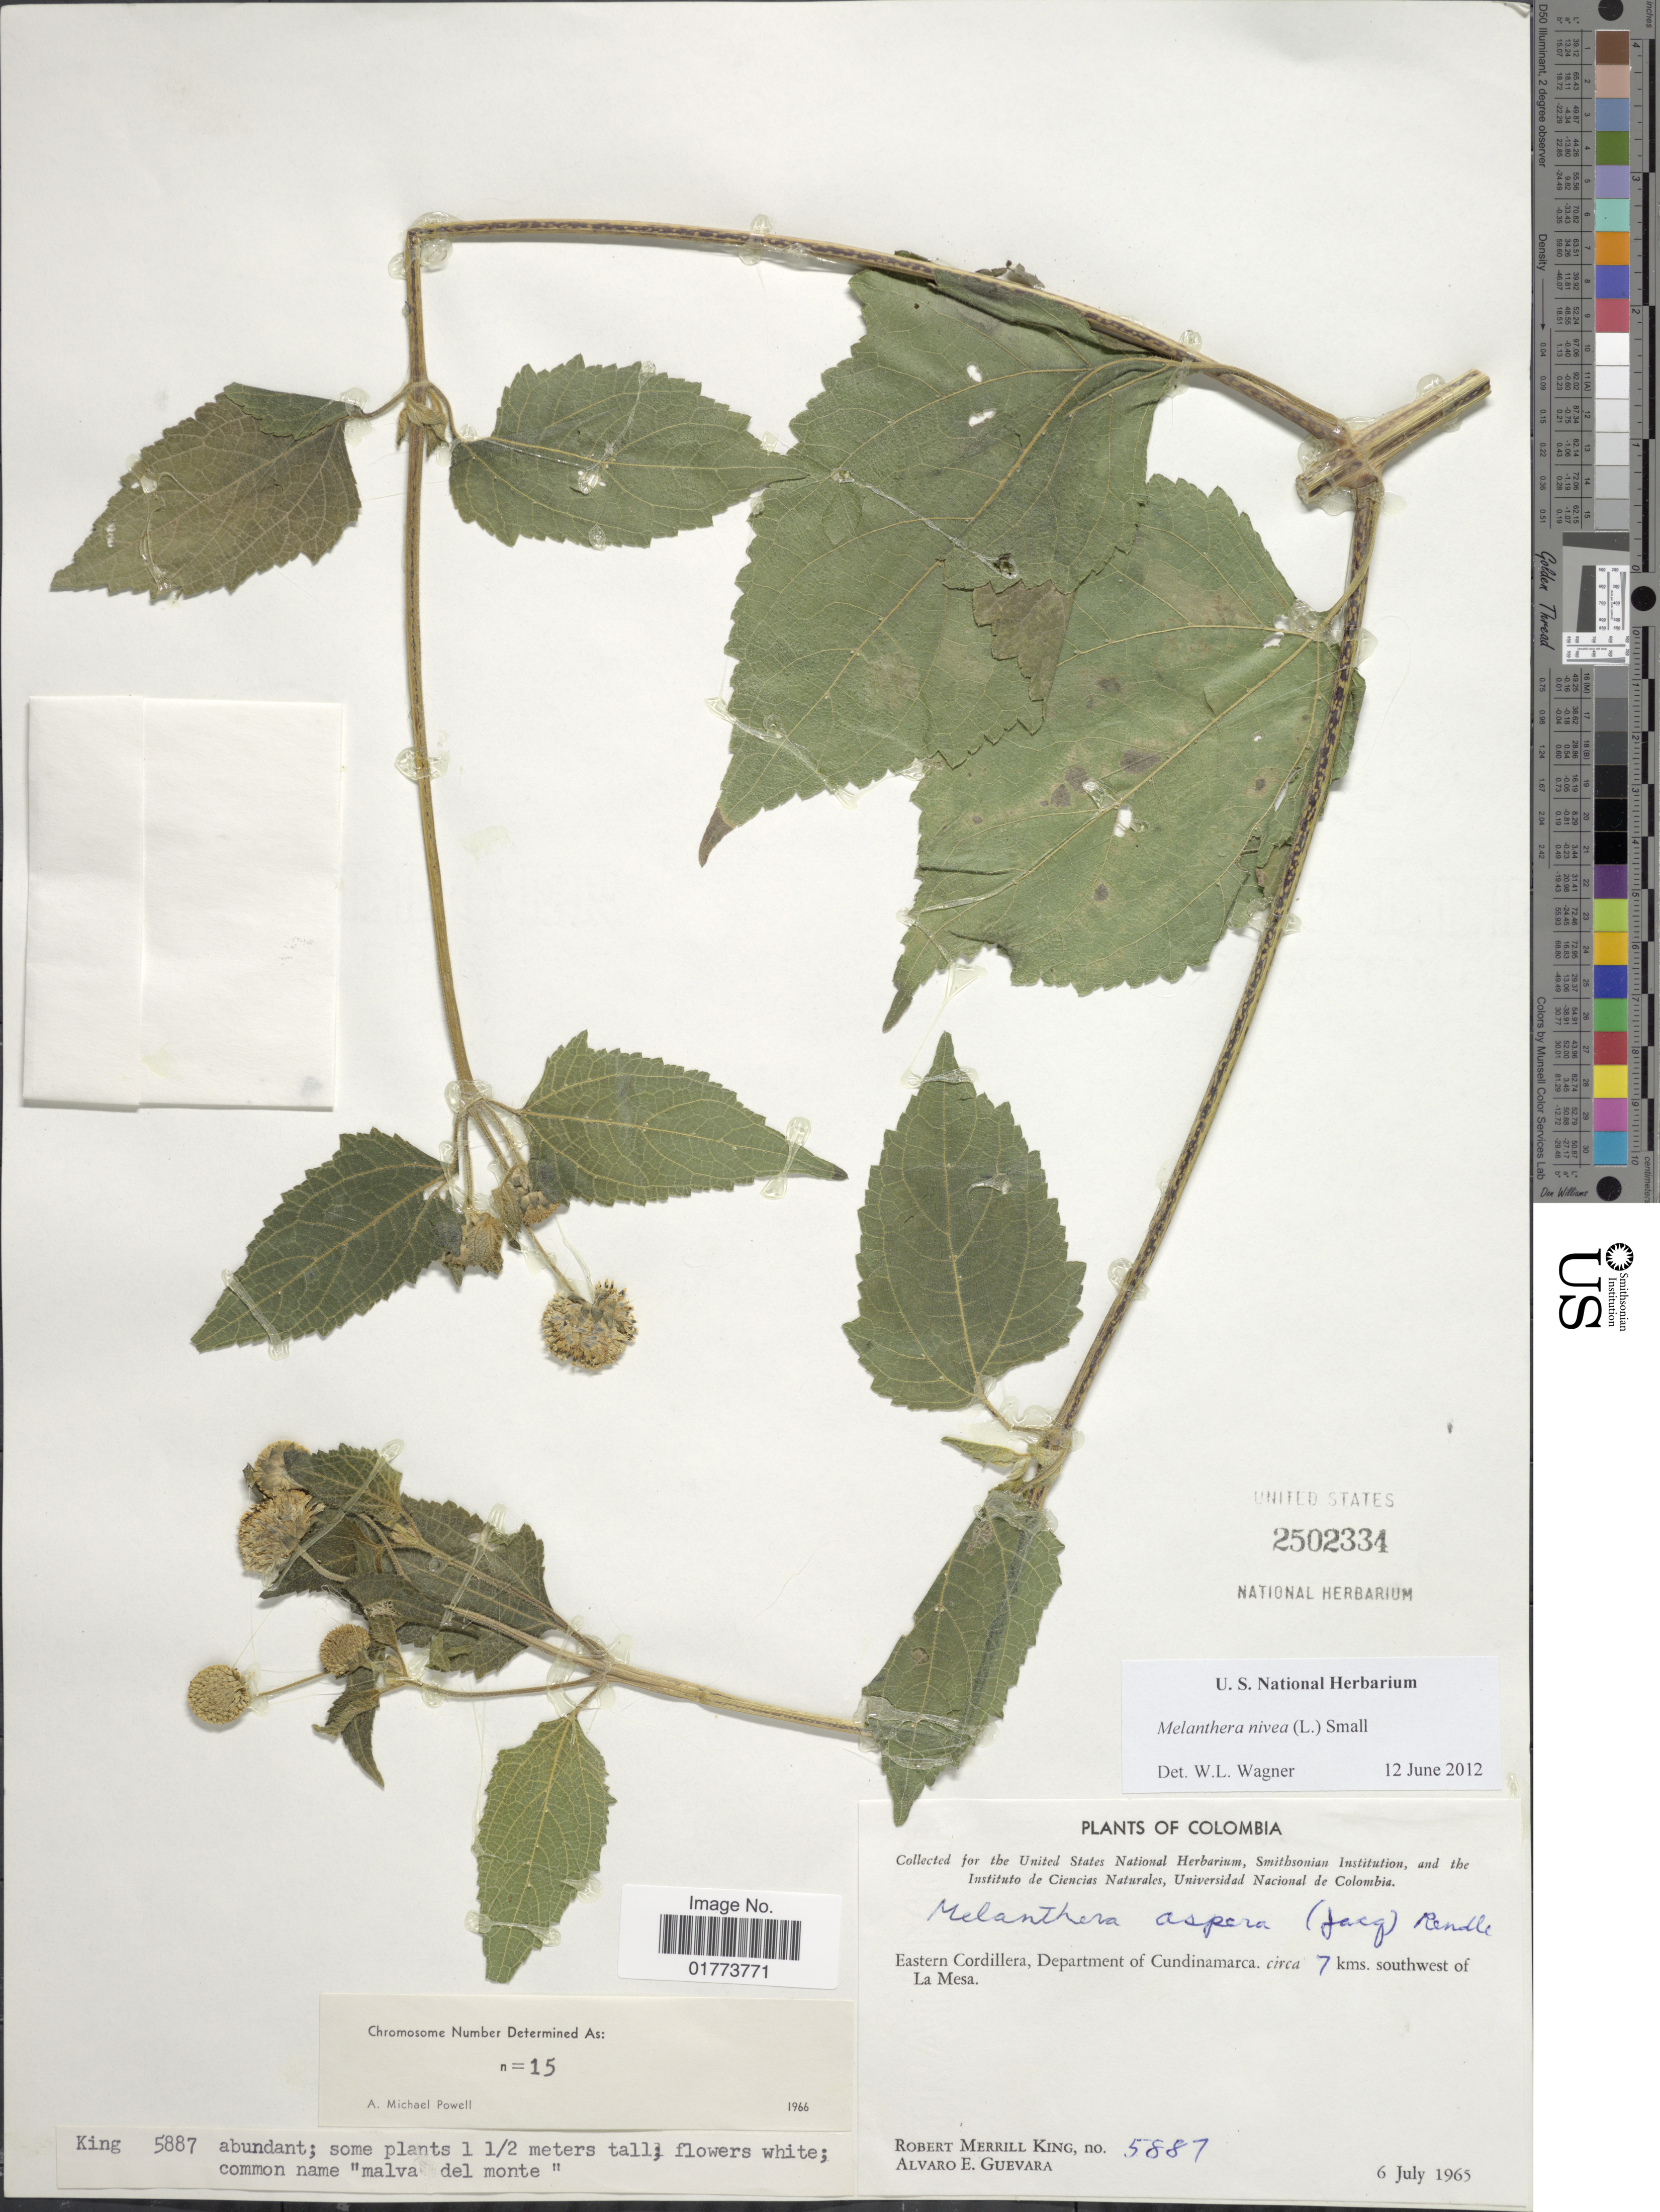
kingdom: Plantae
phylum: Tracheophyta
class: Magnoliopsida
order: Asterales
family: Asteraceae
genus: Melanthera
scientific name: Melanthera nivea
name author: (L.) Small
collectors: R. M. King & A. E. Guevara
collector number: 5887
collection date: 1965-07-06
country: Colombia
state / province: Cundinamarca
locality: Eastern Cordillera, Department of Cundinamarca. circa 7 kms. southwest of La Mesa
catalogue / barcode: US 2502334